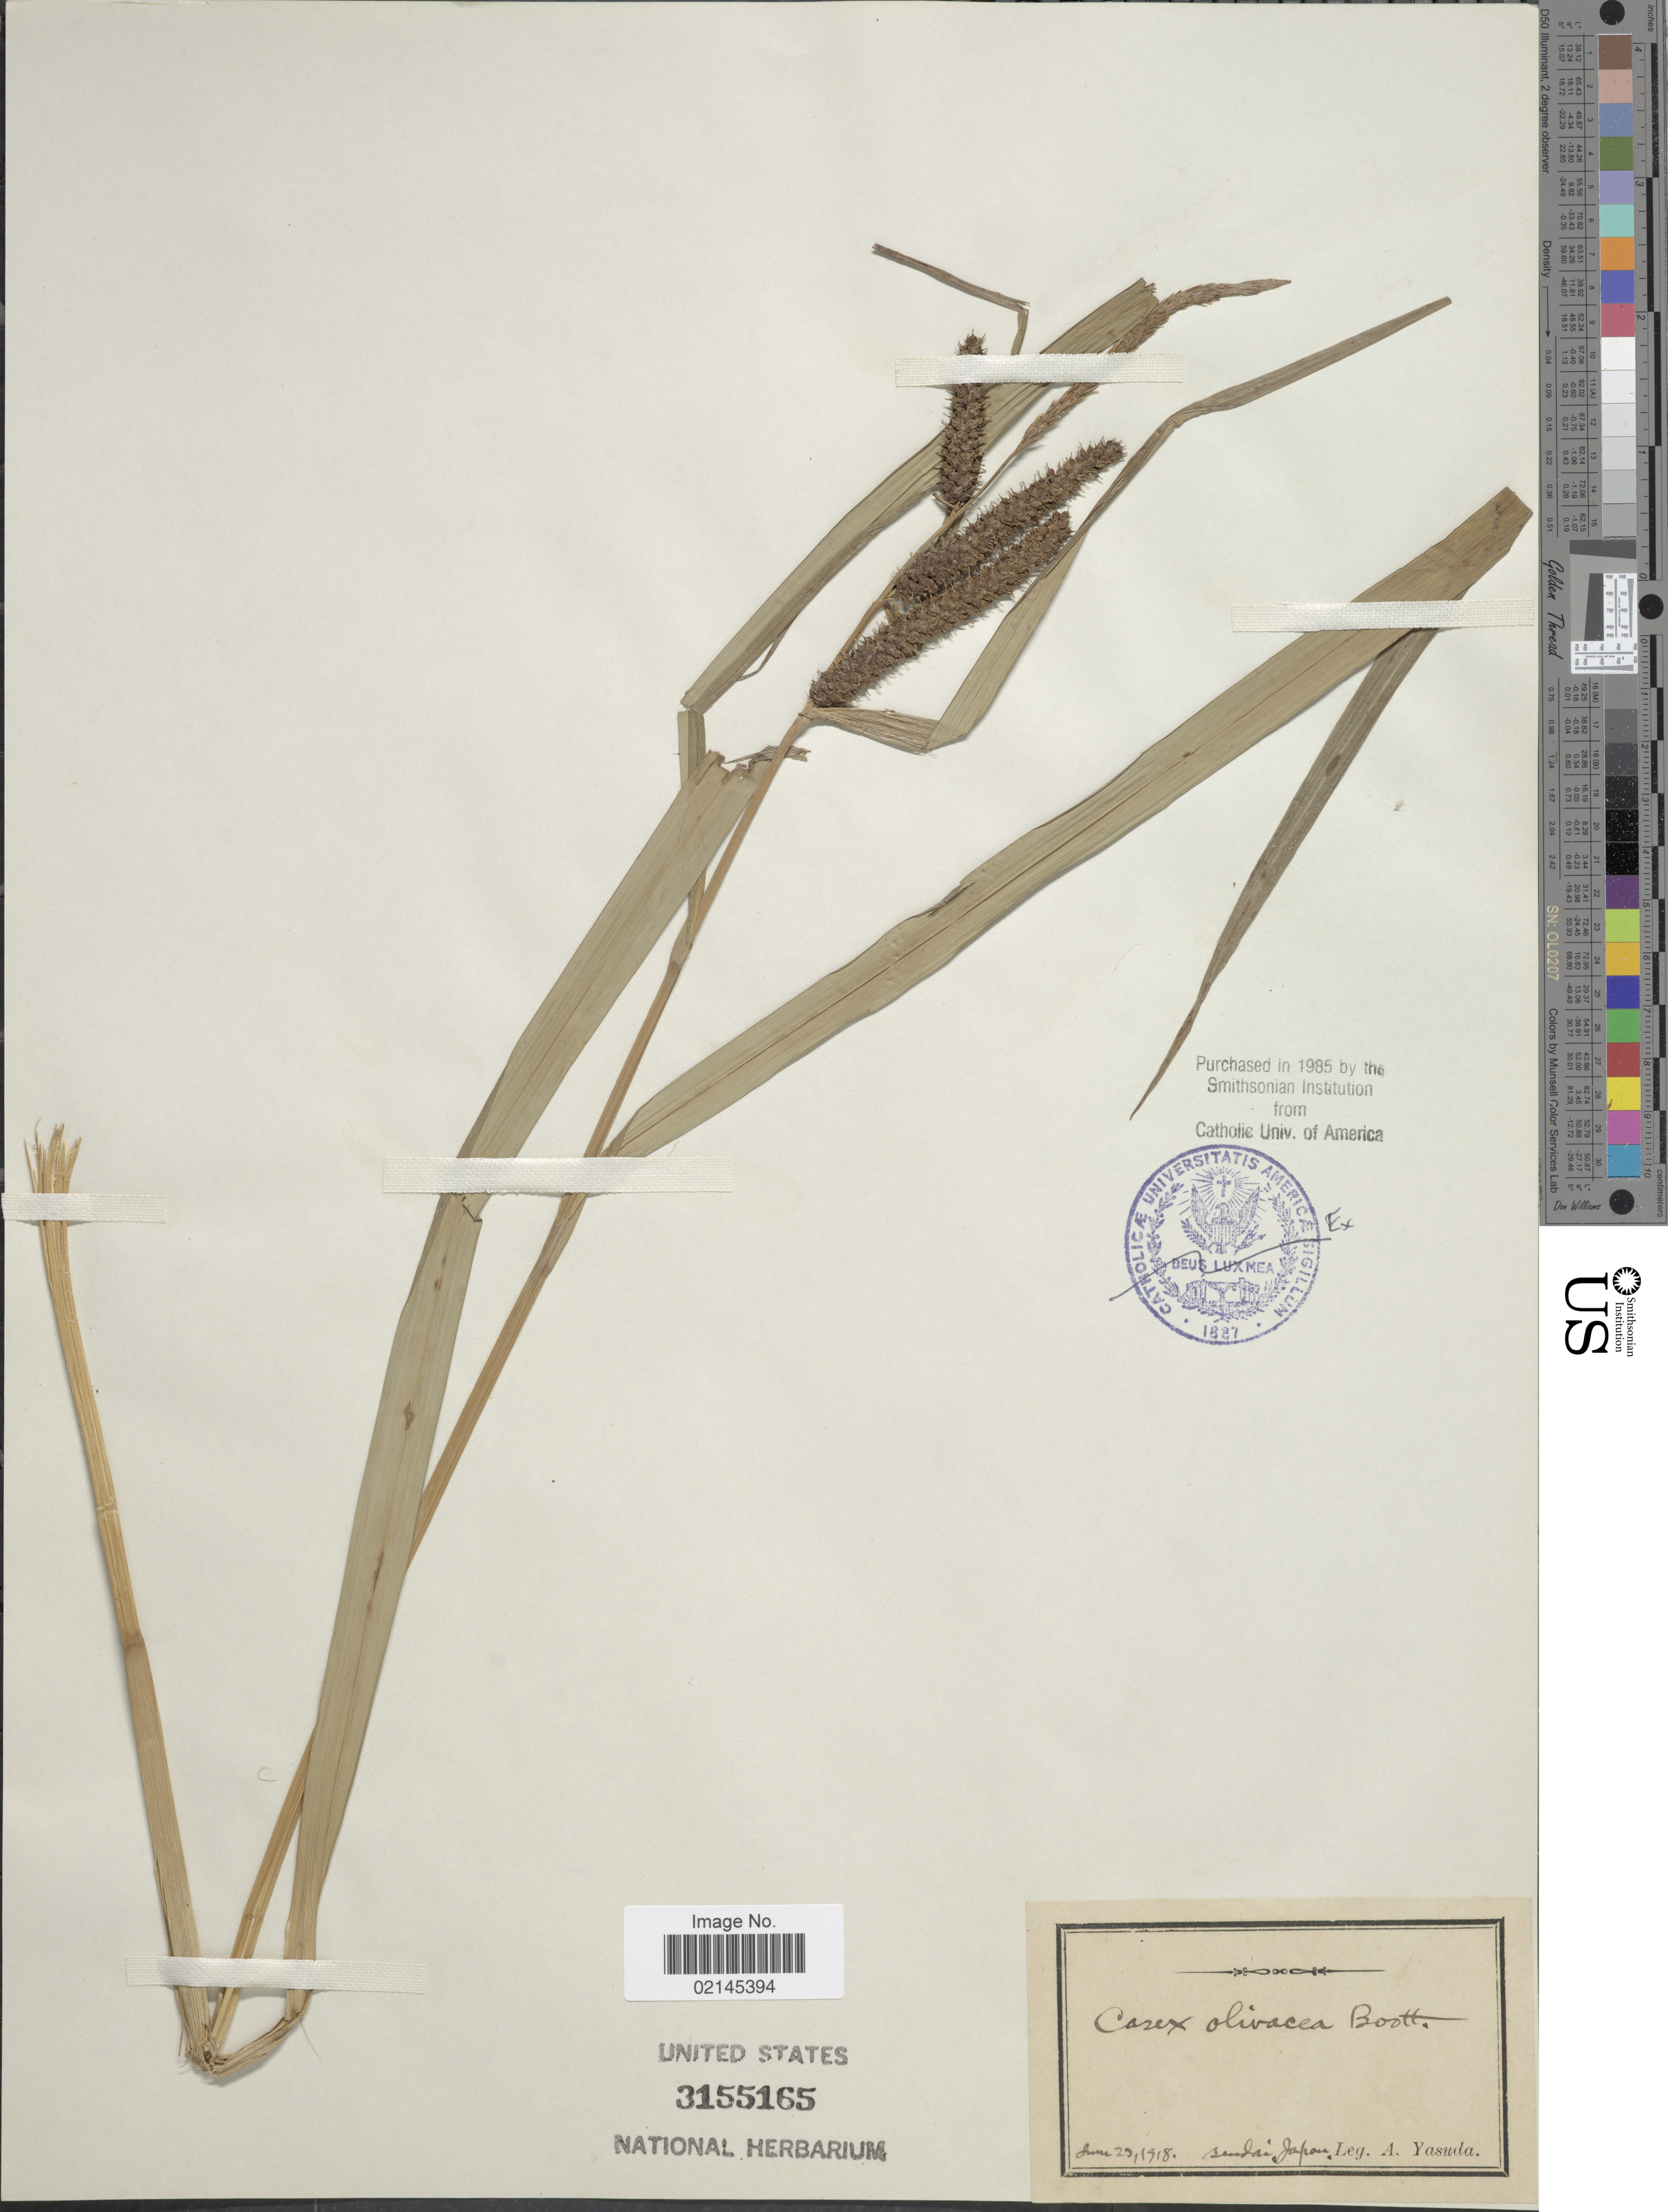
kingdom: Plantae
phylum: Tracheophyta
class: Liliopsida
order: Poales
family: Cyperaceae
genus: Carex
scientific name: Carex olivacea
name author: Boott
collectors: A. Yasuda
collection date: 1918-06-23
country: Japan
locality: Sendai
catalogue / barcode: US 3155165